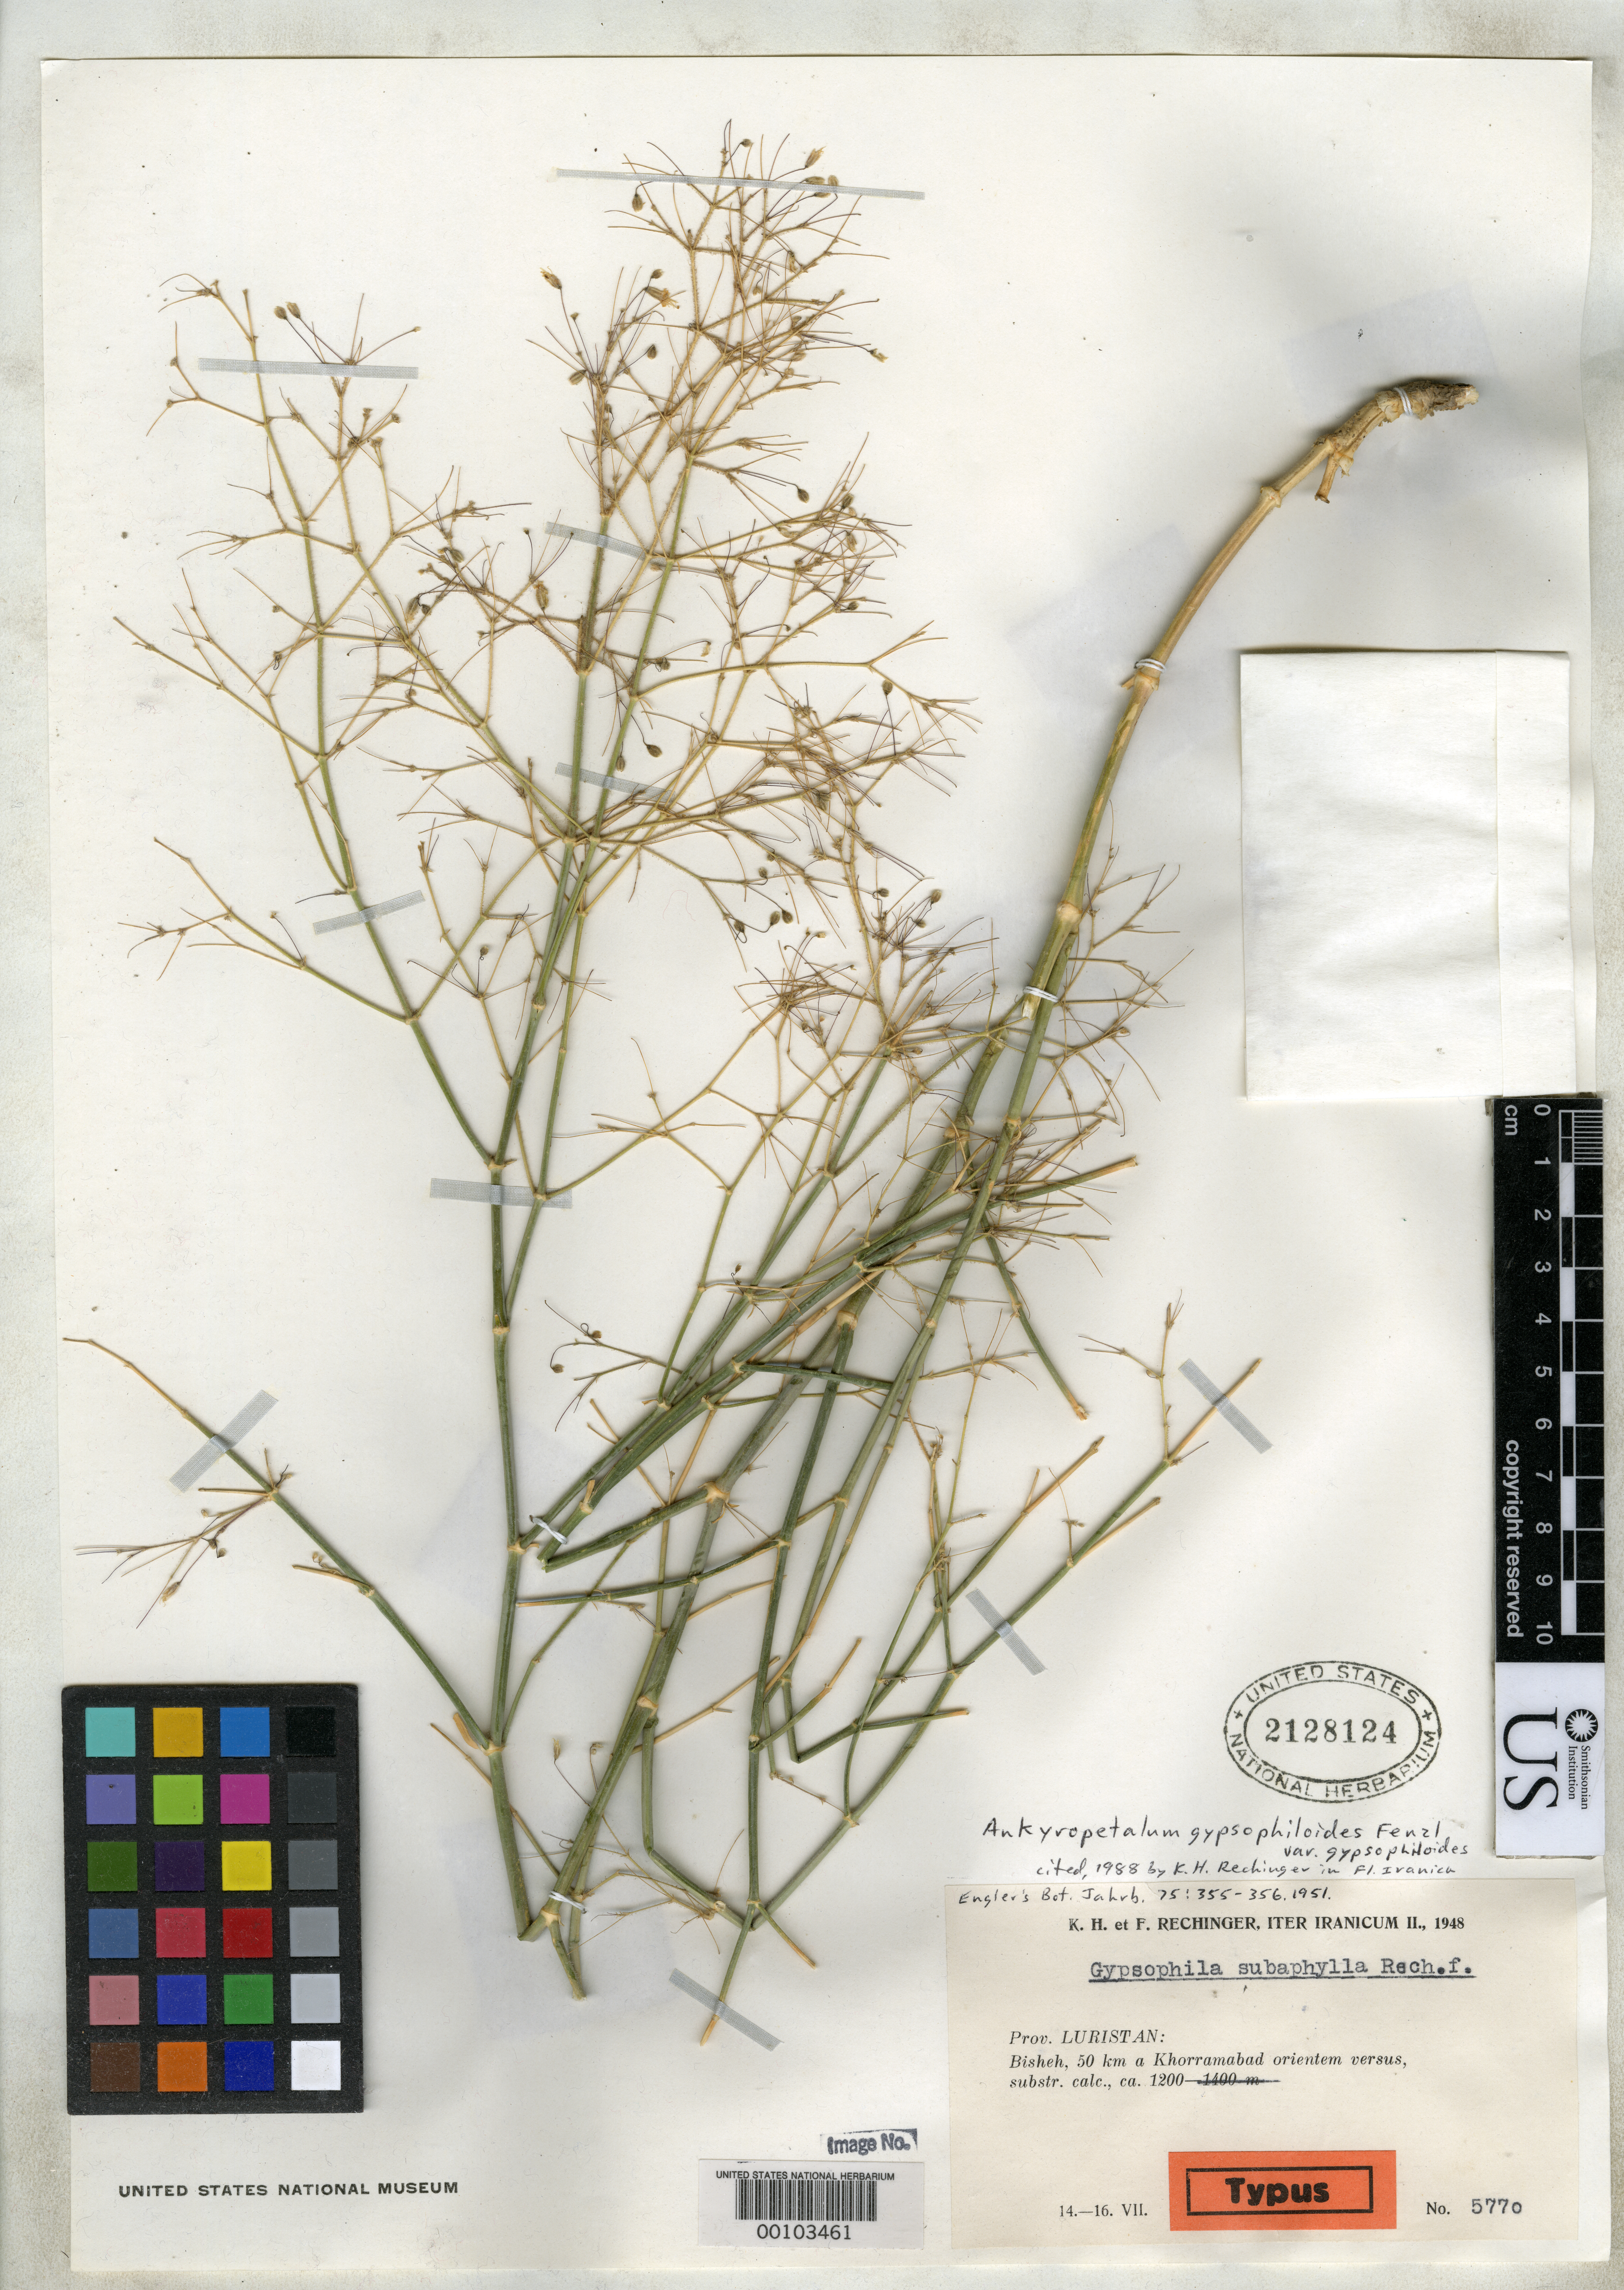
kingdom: Plantae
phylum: Tracheophyta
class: Magnoliopsida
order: Caryophyllales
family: Caryophyllaceae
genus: Gypsophila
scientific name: Gypsophila subaphylla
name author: Rech. f.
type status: Isotype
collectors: K. H. Rechinger & F. Rechinger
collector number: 5770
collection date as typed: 14 Jul 1948 to 16 Jul 1948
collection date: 1948-07-14/1948-07-16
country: Iran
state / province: Lorestan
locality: Bisheh; alt.1200 ft.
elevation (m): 366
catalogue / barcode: US 2128124